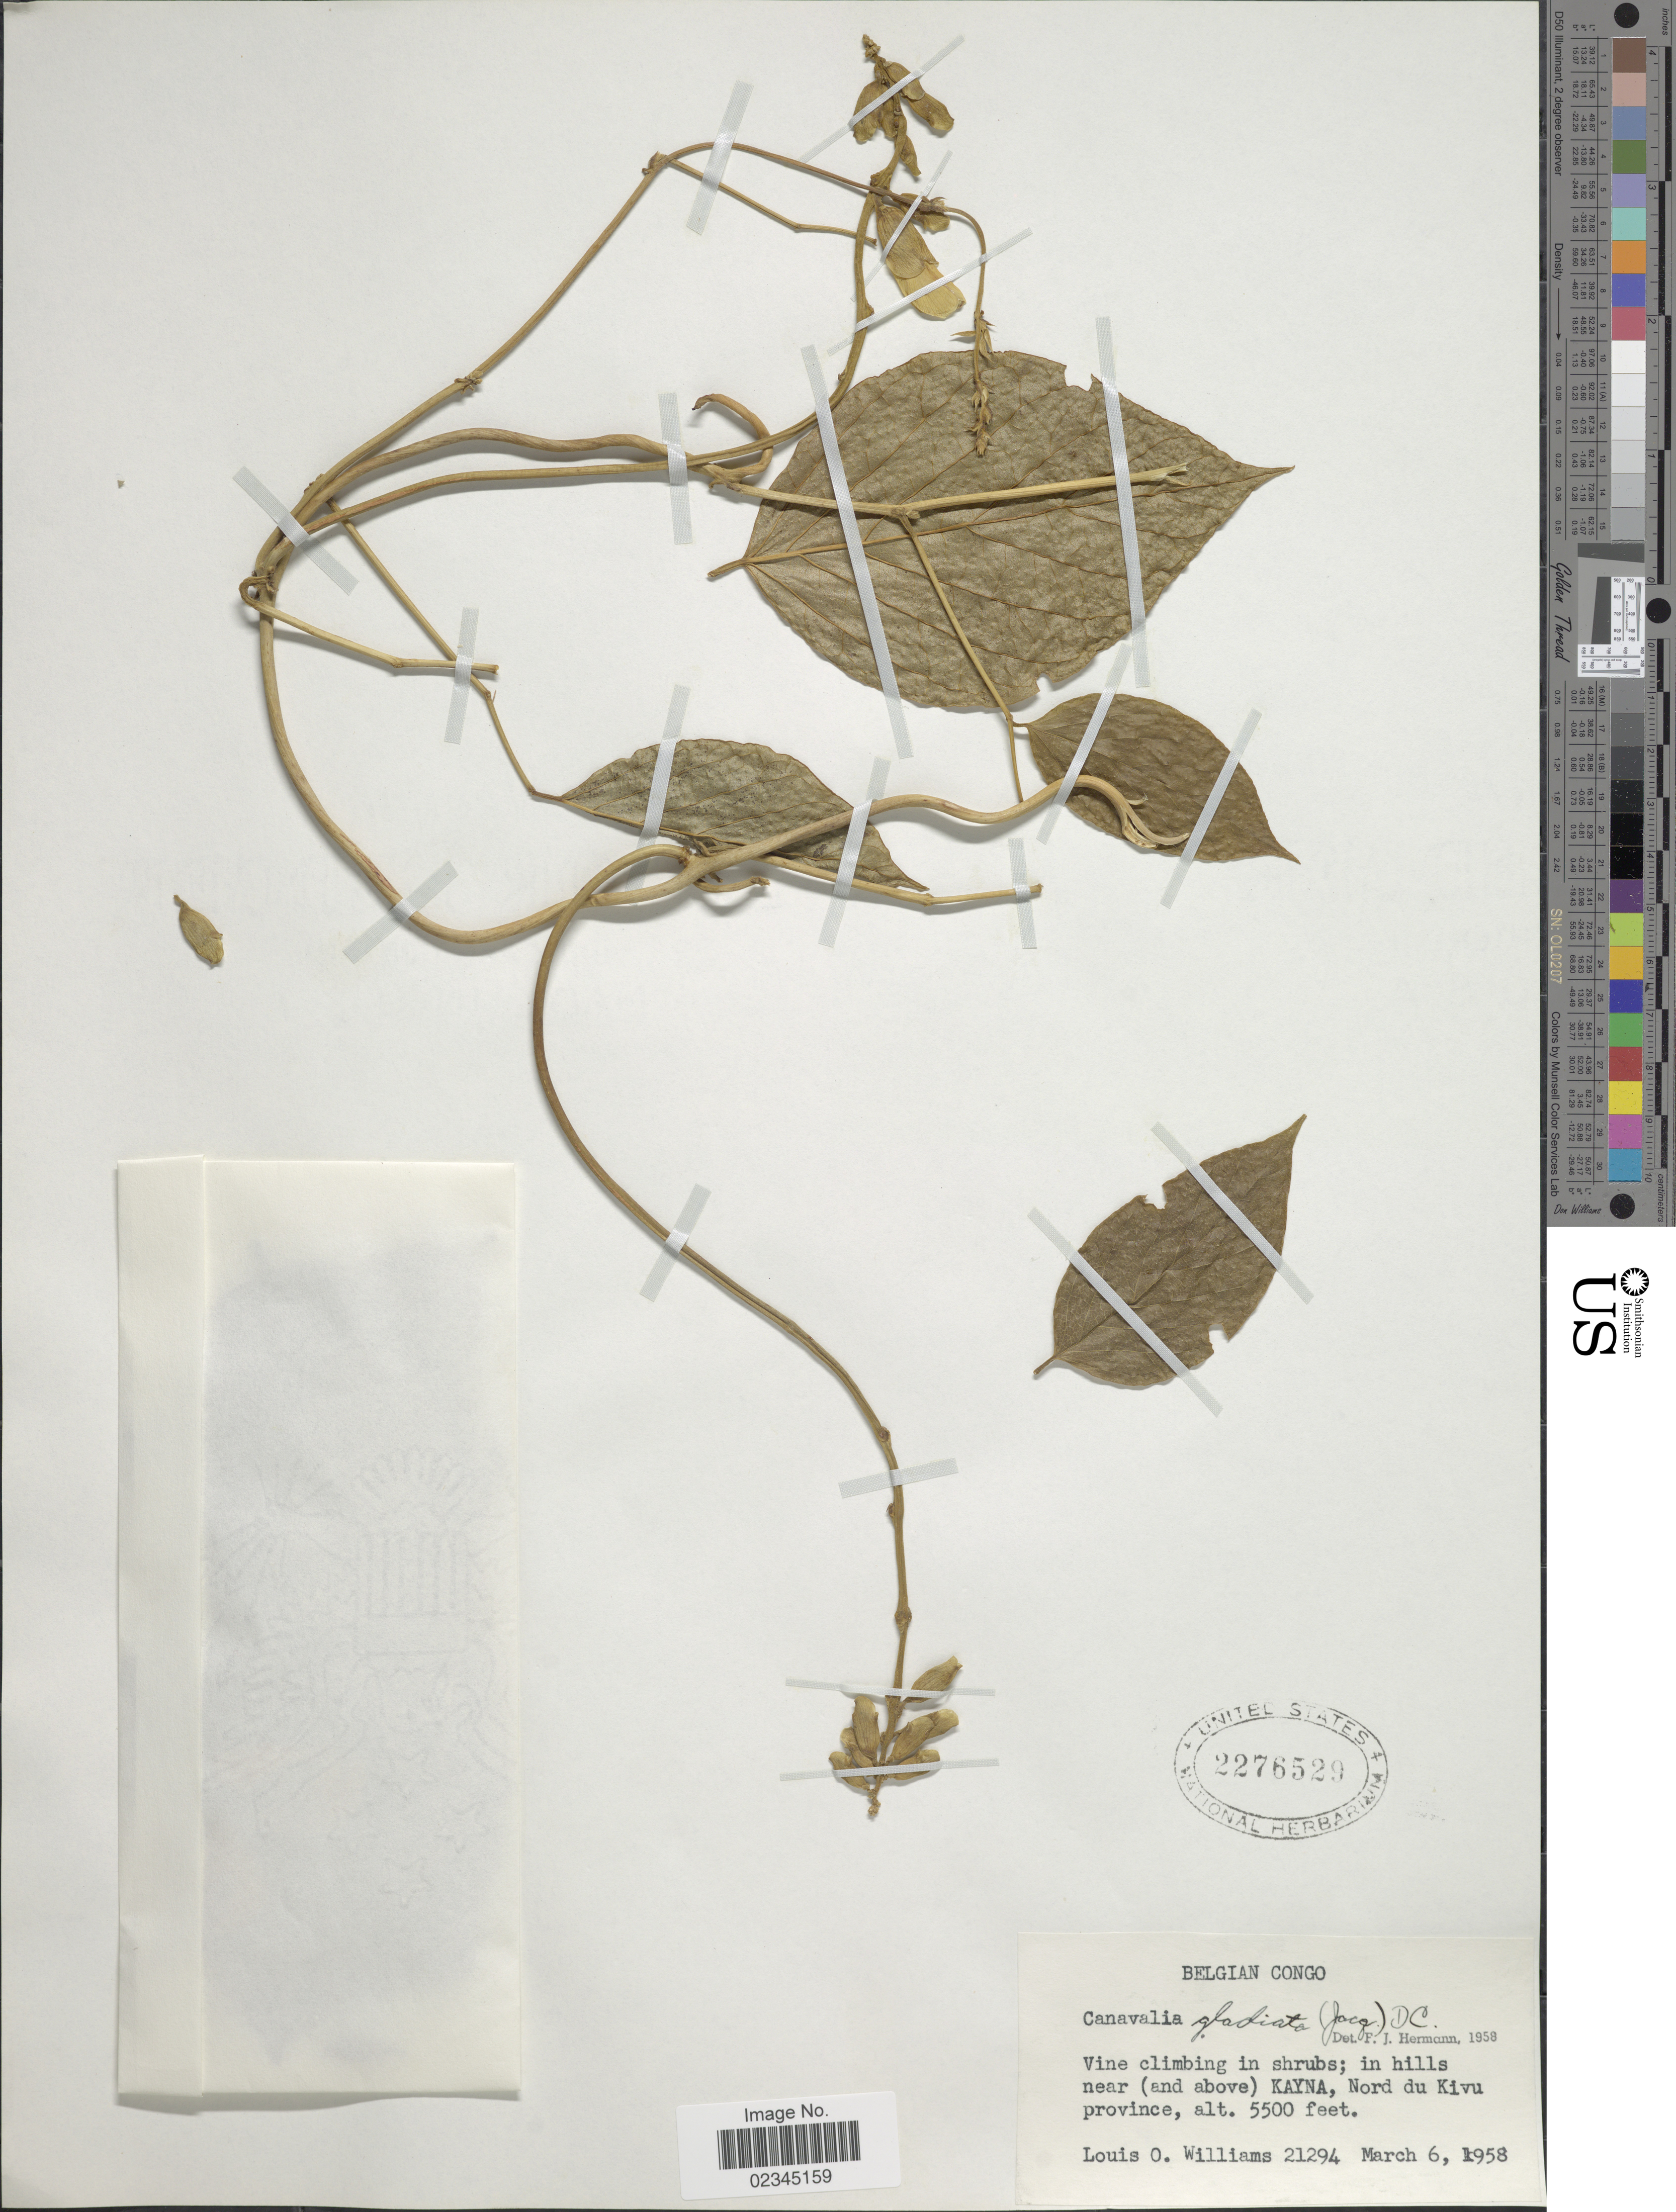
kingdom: Plantae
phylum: Tracheophyta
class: Magnoliopsida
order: Fabales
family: Fabaceae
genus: Canavalia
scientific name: Canavalia gladiata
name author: (Jacq.) DC.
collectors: L. O. Williams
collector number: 21294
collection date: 1958-03-06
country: Congo, Democratic Republic of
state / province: Nord-Kivu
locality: Belgian Congo, in hills near (and above) Kanya, Nord du Kivu province.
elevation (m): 1676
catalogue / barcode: US 2276529